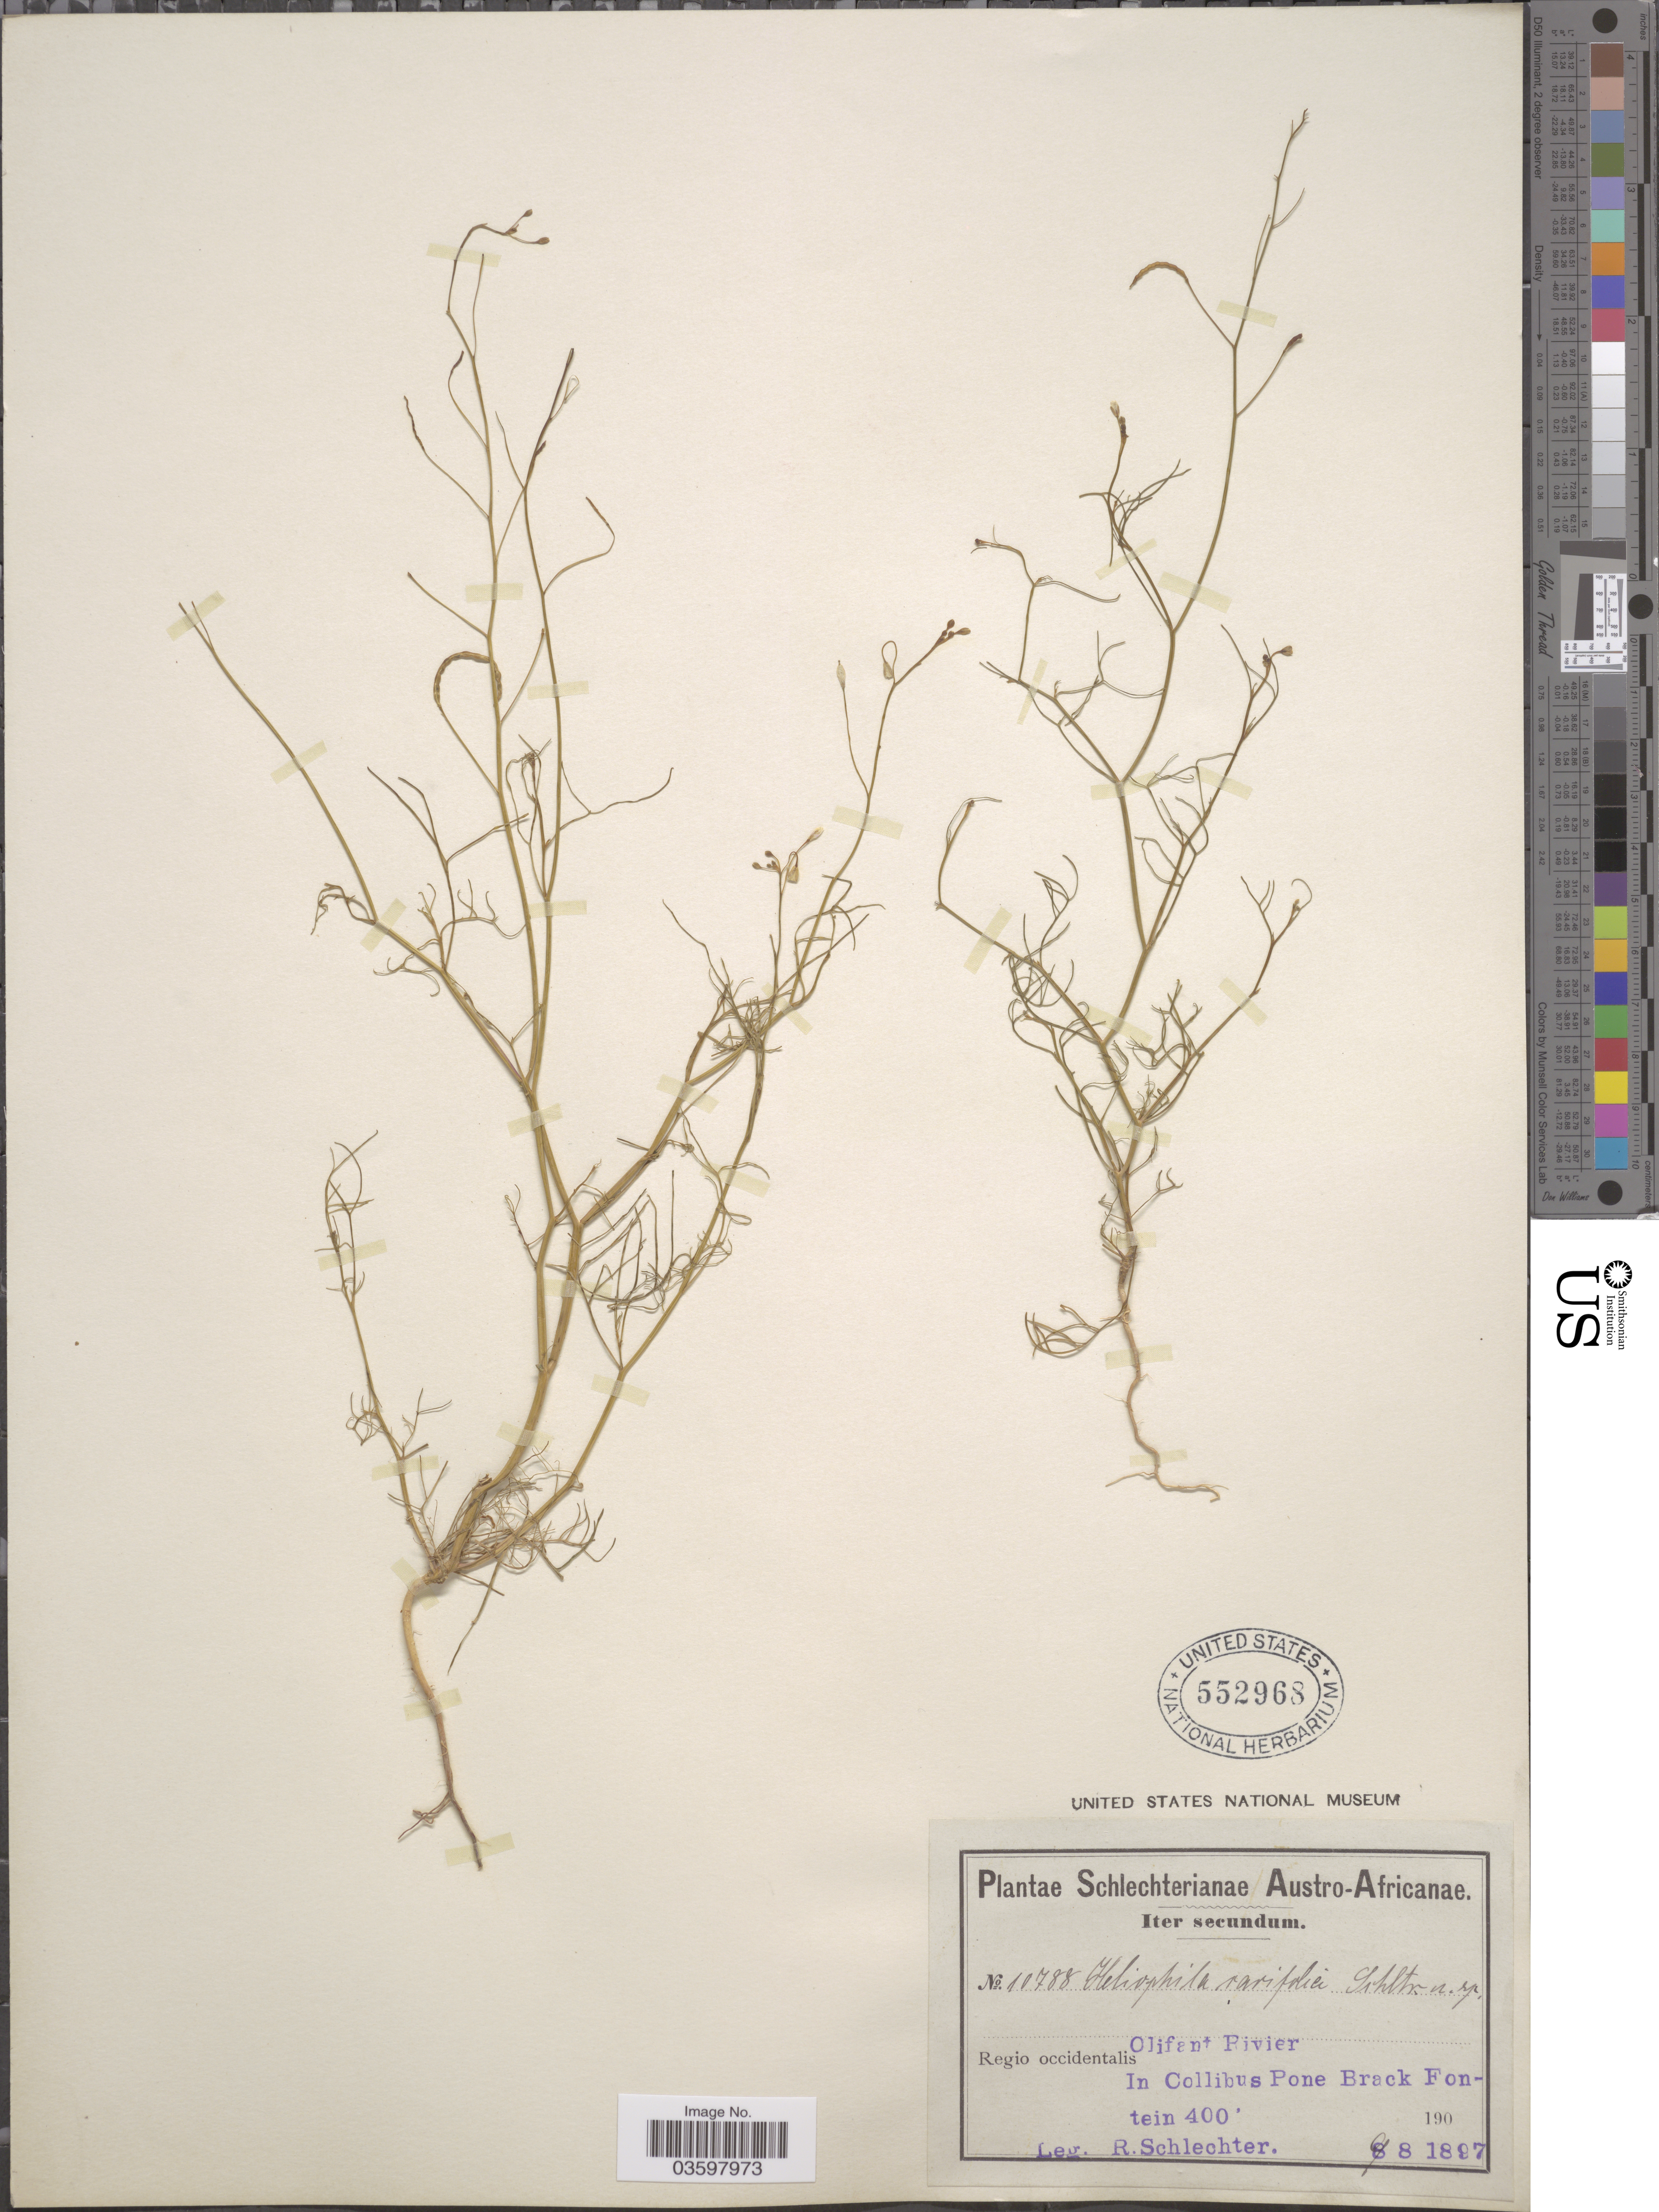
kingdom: Plantae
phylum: Tracheophyta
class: Magnoliopsida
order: Brassicales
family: Brassicaceae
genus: Heliophila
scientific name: Heliophila carifolia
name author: Schltr.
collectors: F. R. R. Schlechter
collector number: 10788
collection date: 1897-08-09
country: South Africa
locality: Austro-Africanae. Regio occidentalis. Olifant Rivier. In Collibus Pone Brack Fontein.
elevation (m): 122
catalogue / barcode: US 552968